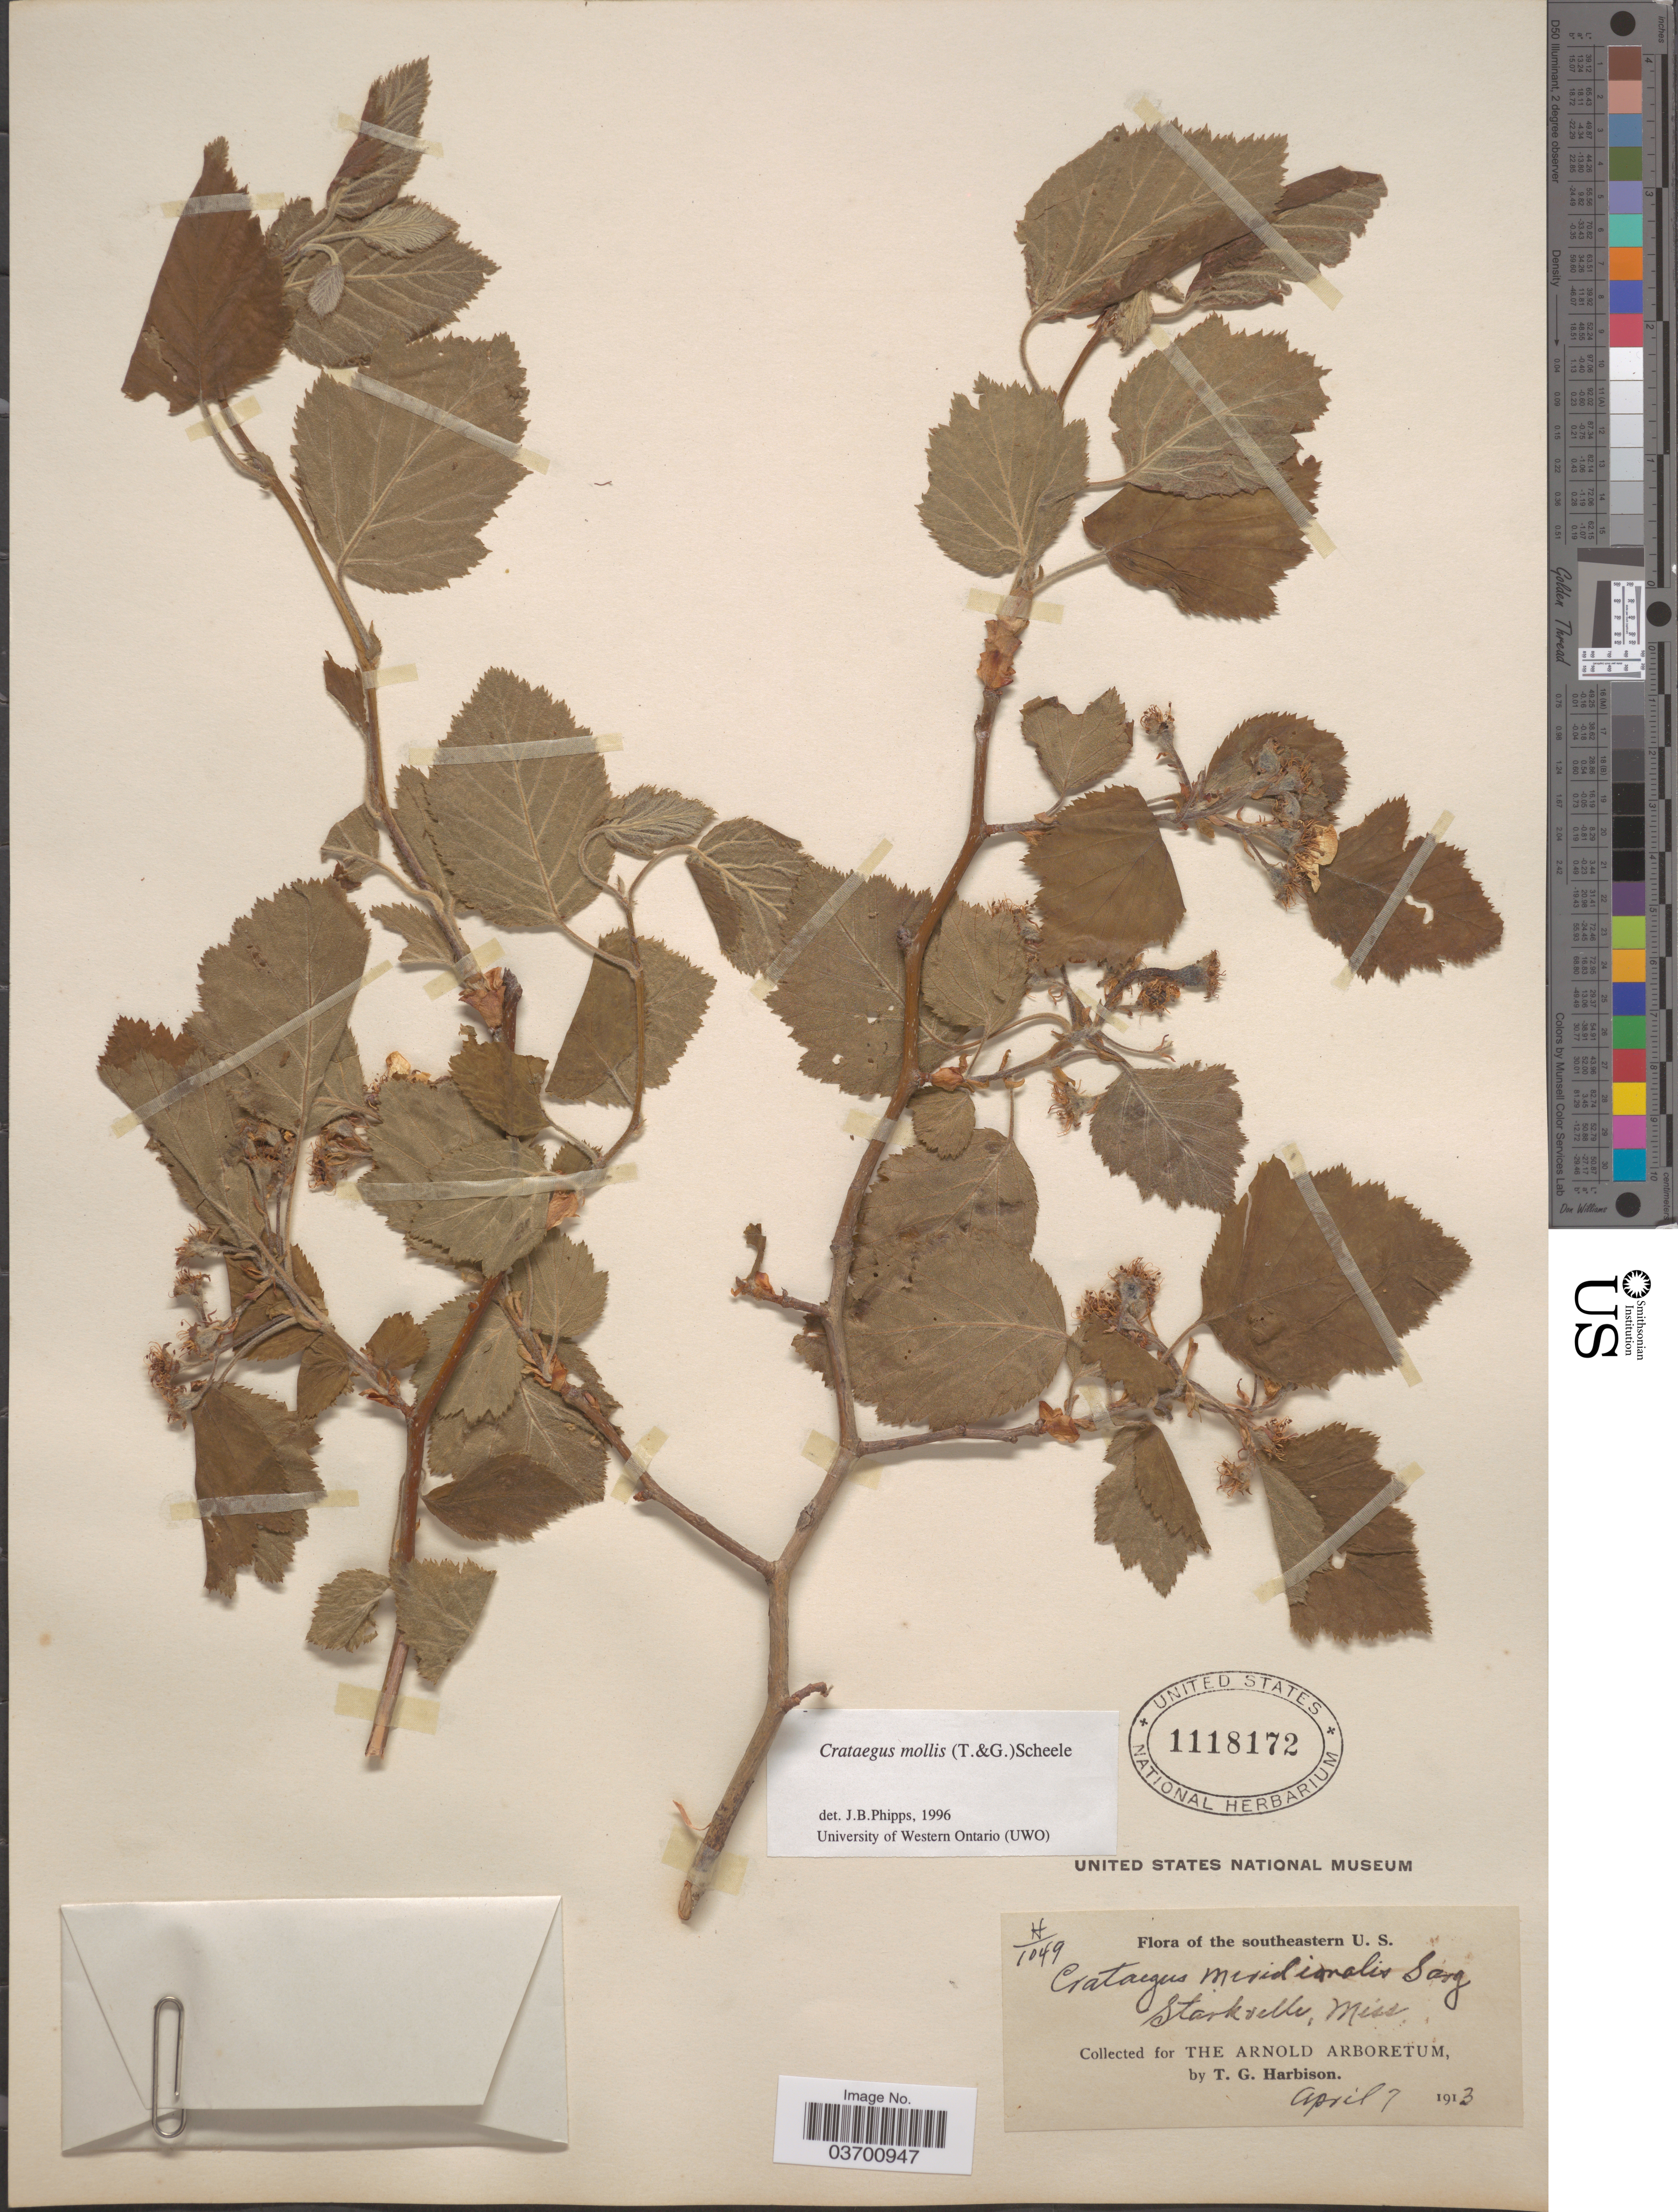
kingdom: Plantae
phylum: Tracheophyta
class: Magnoliopsida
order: Rosales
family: Rosaceae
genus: Crataegus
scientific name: Crataegus mollis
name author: (Torr. & A. Gray) Scheele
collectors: T. Harbison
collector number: H/1049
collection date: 1913-04-07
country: United States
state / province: Mississippi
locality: Starkville.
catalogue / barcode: US 1118172